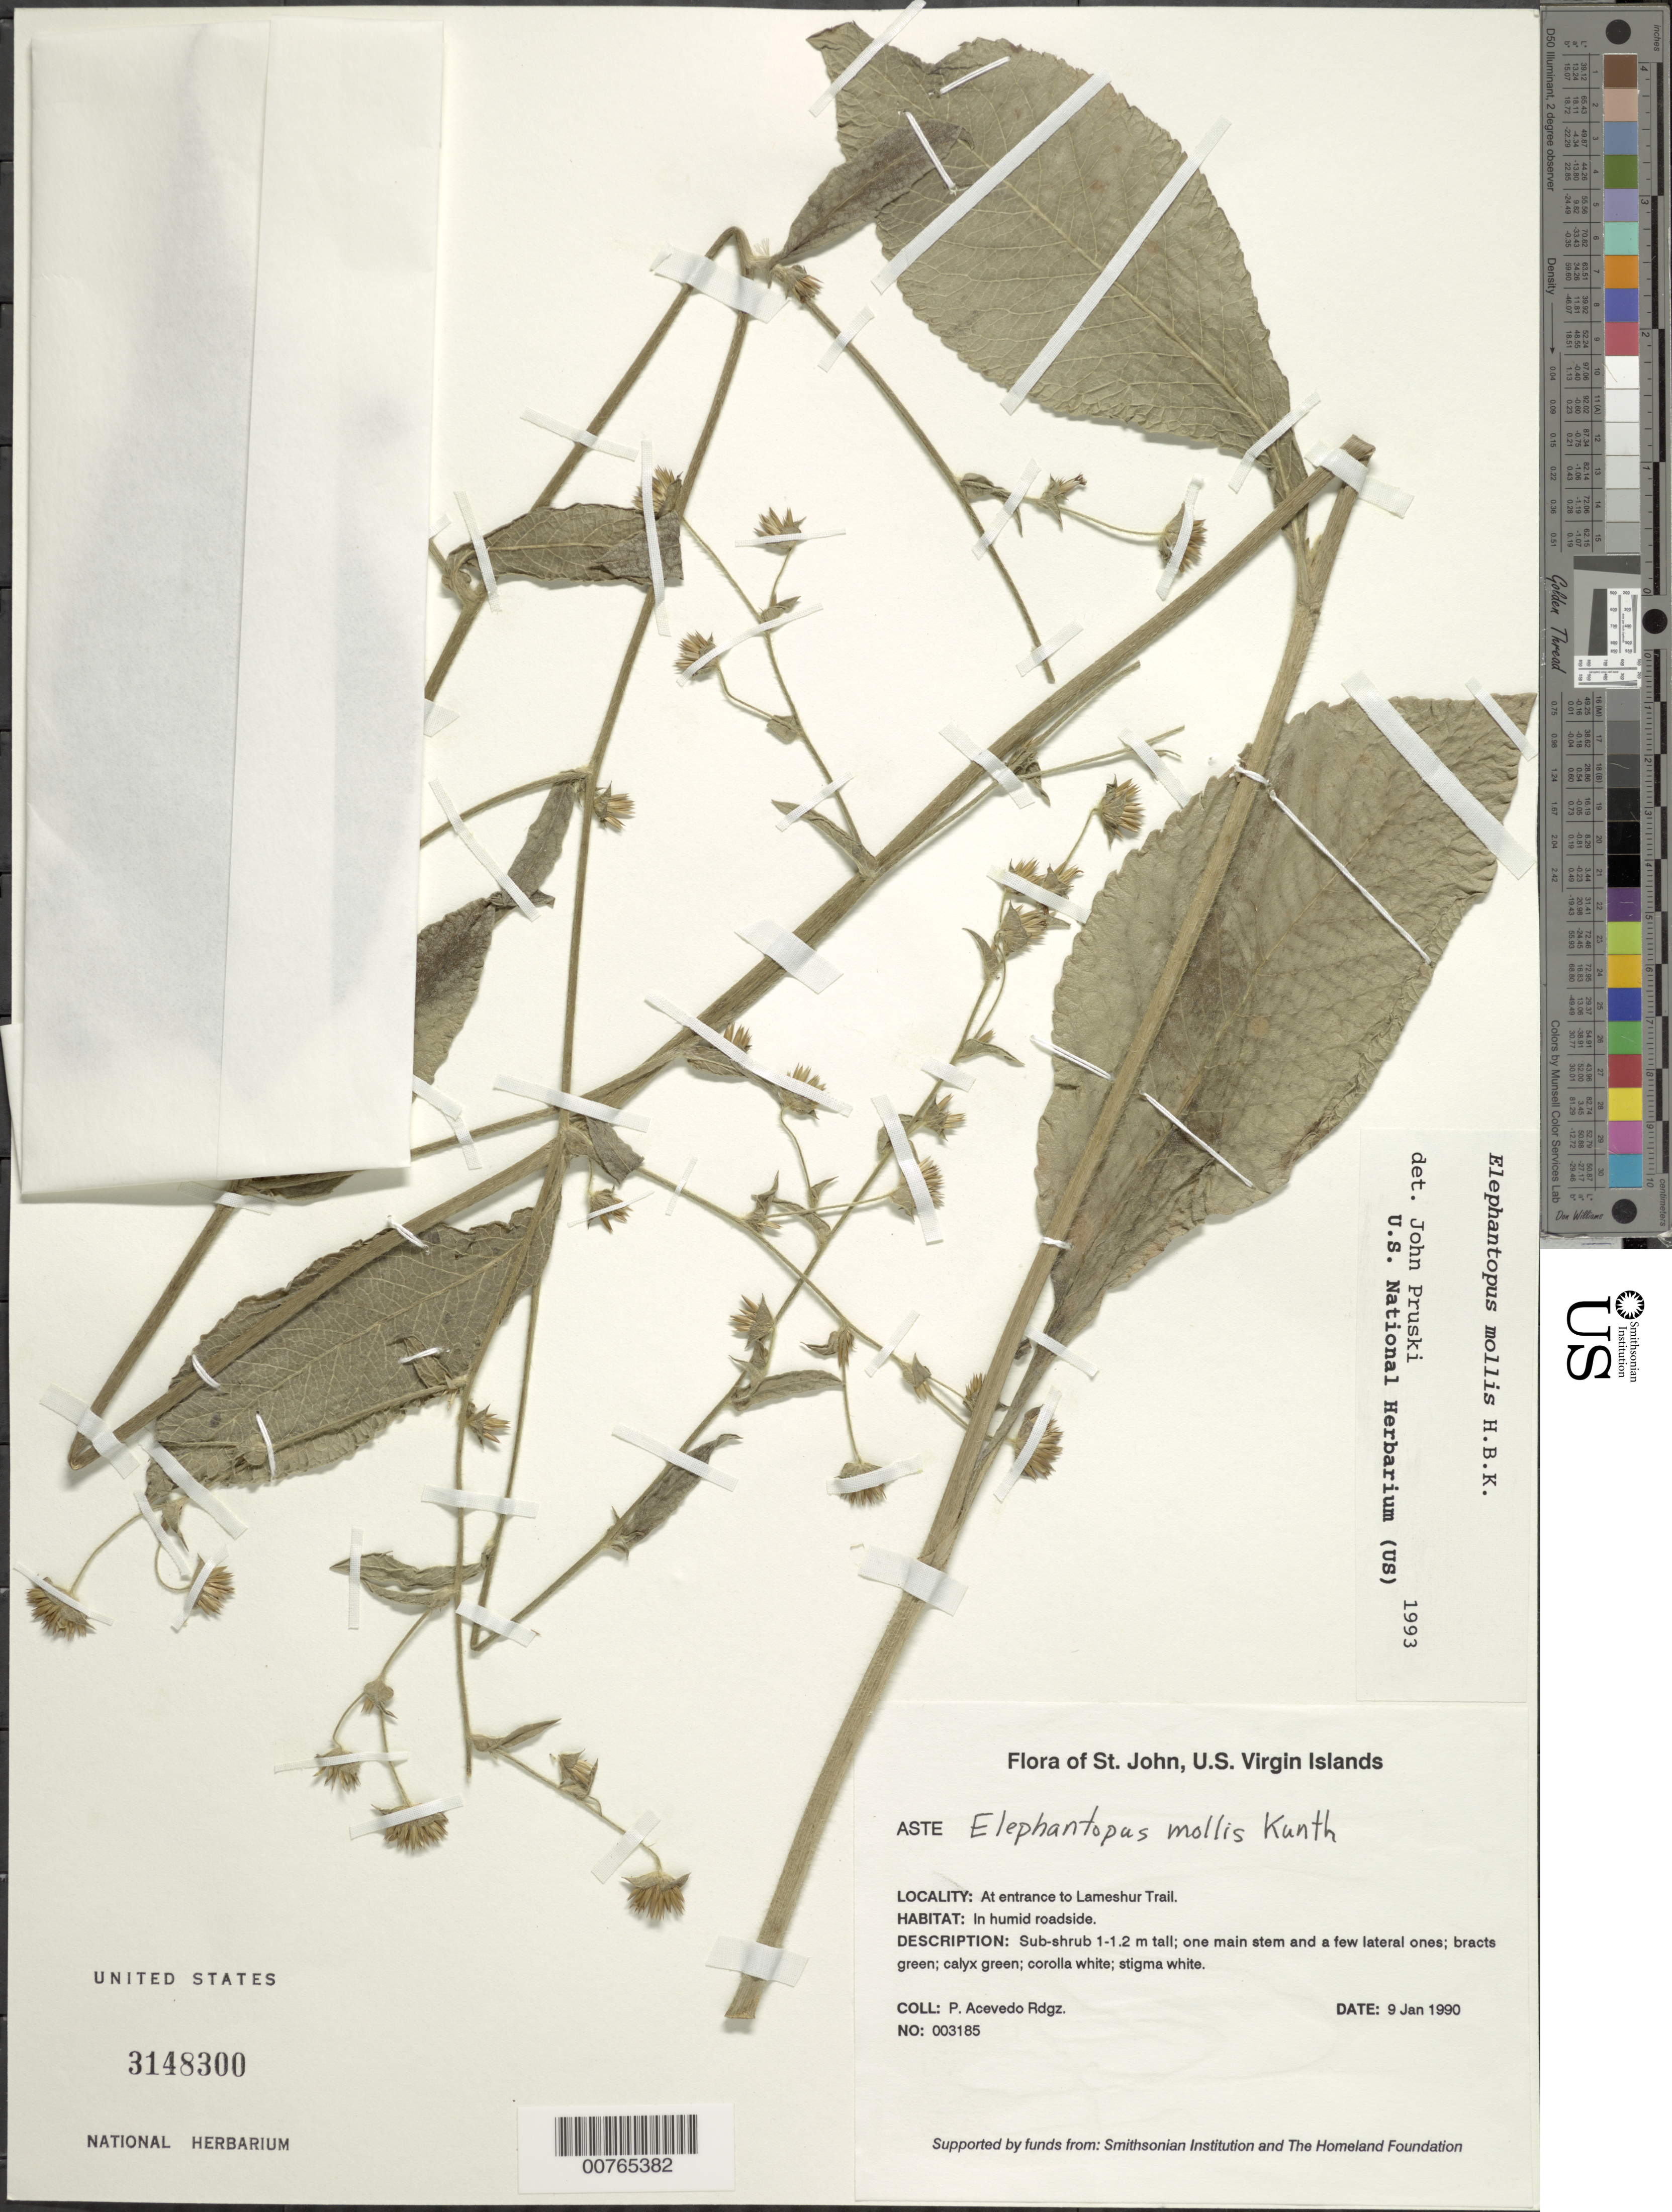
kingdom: Plantae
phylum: Tracheophyta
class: Magnoliopsida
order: Asterales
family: Asteraceae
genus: Elephantopus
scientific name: Elephantopus mollis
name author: Kunth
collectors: P. Acevedo-Rodr.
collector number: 3185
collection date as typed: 09 Jan 1990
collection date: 1990-01-09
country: U.S. Virgin Islands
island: St. John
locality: Coral Bay Quarter; at entrance to Lameshur Trail.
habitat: In humid roadside.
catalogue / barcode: US 3148300